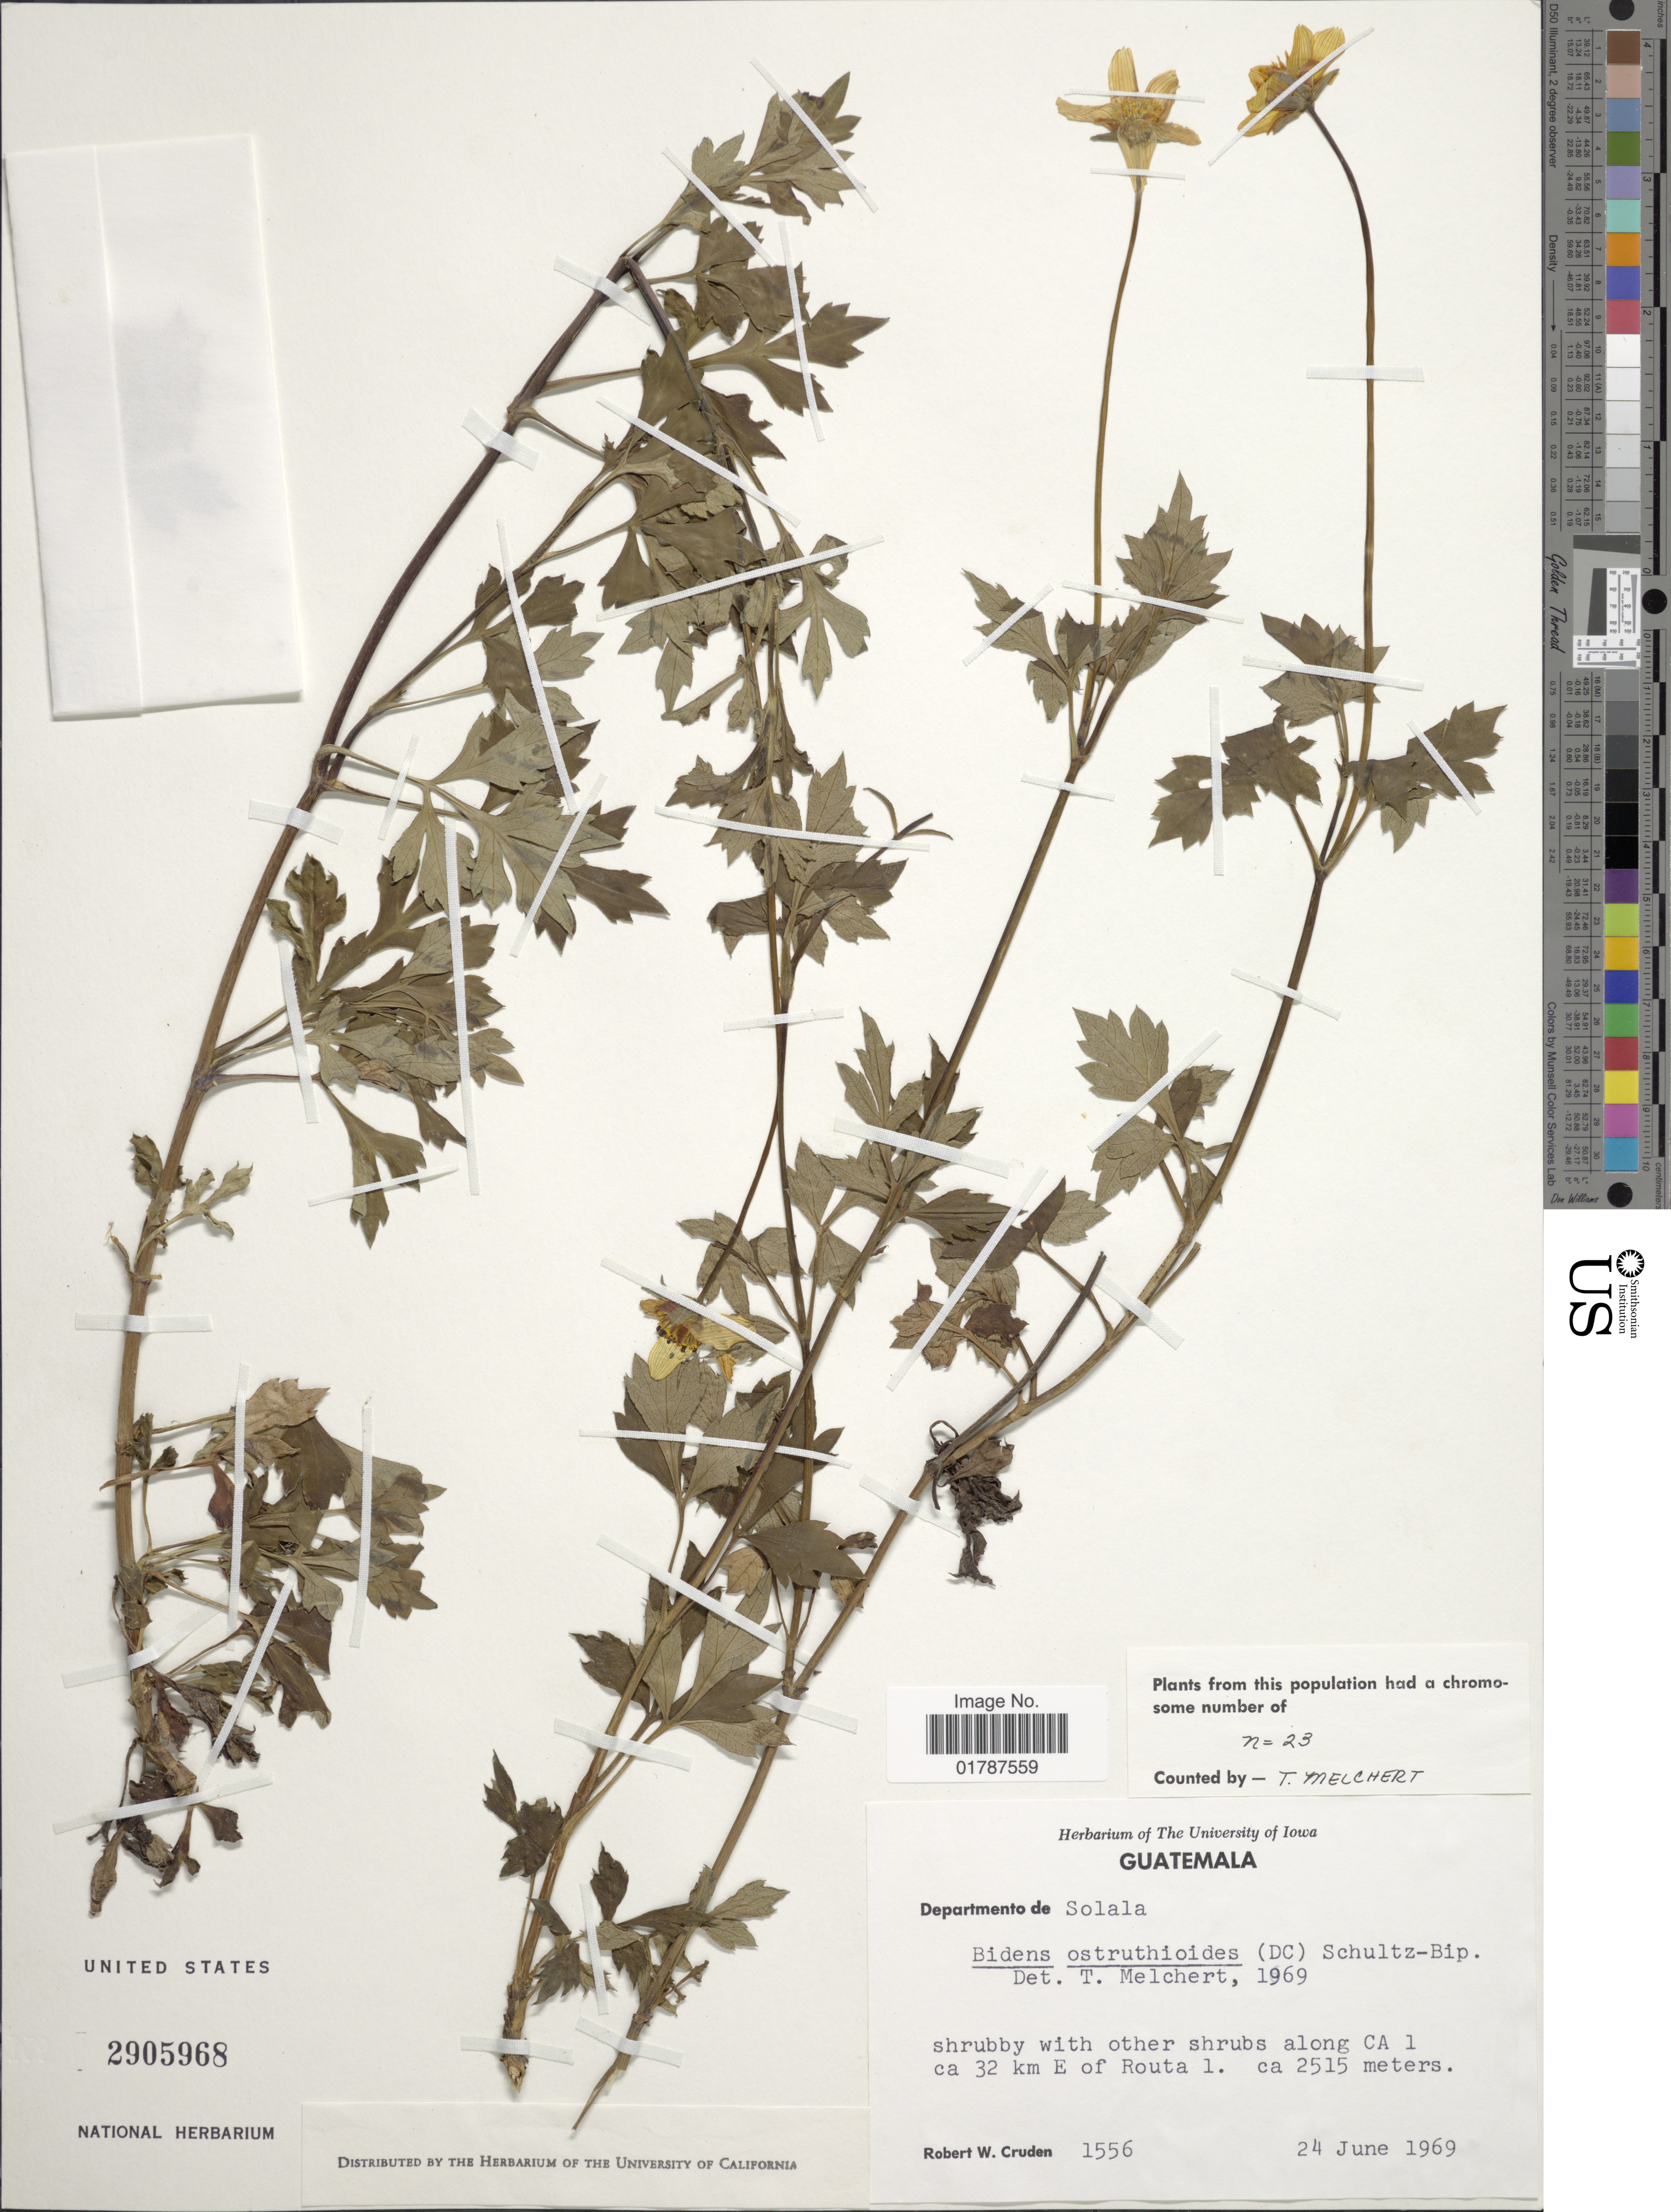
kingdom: Plantae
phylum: Tracheophyta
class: Magnoliopsida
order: Asterales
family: Asteraceae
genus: Bidens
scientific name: Bidens ostruthioides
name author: (DC.) Sch. Bip.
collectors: R. W. Cruden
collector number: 1556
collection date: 1969-06-24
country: Guatemala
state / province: Sololá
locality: Departamento Solala, Along CA 1 32 km E of Routa 1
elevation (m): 2515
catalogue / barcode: US 2905968